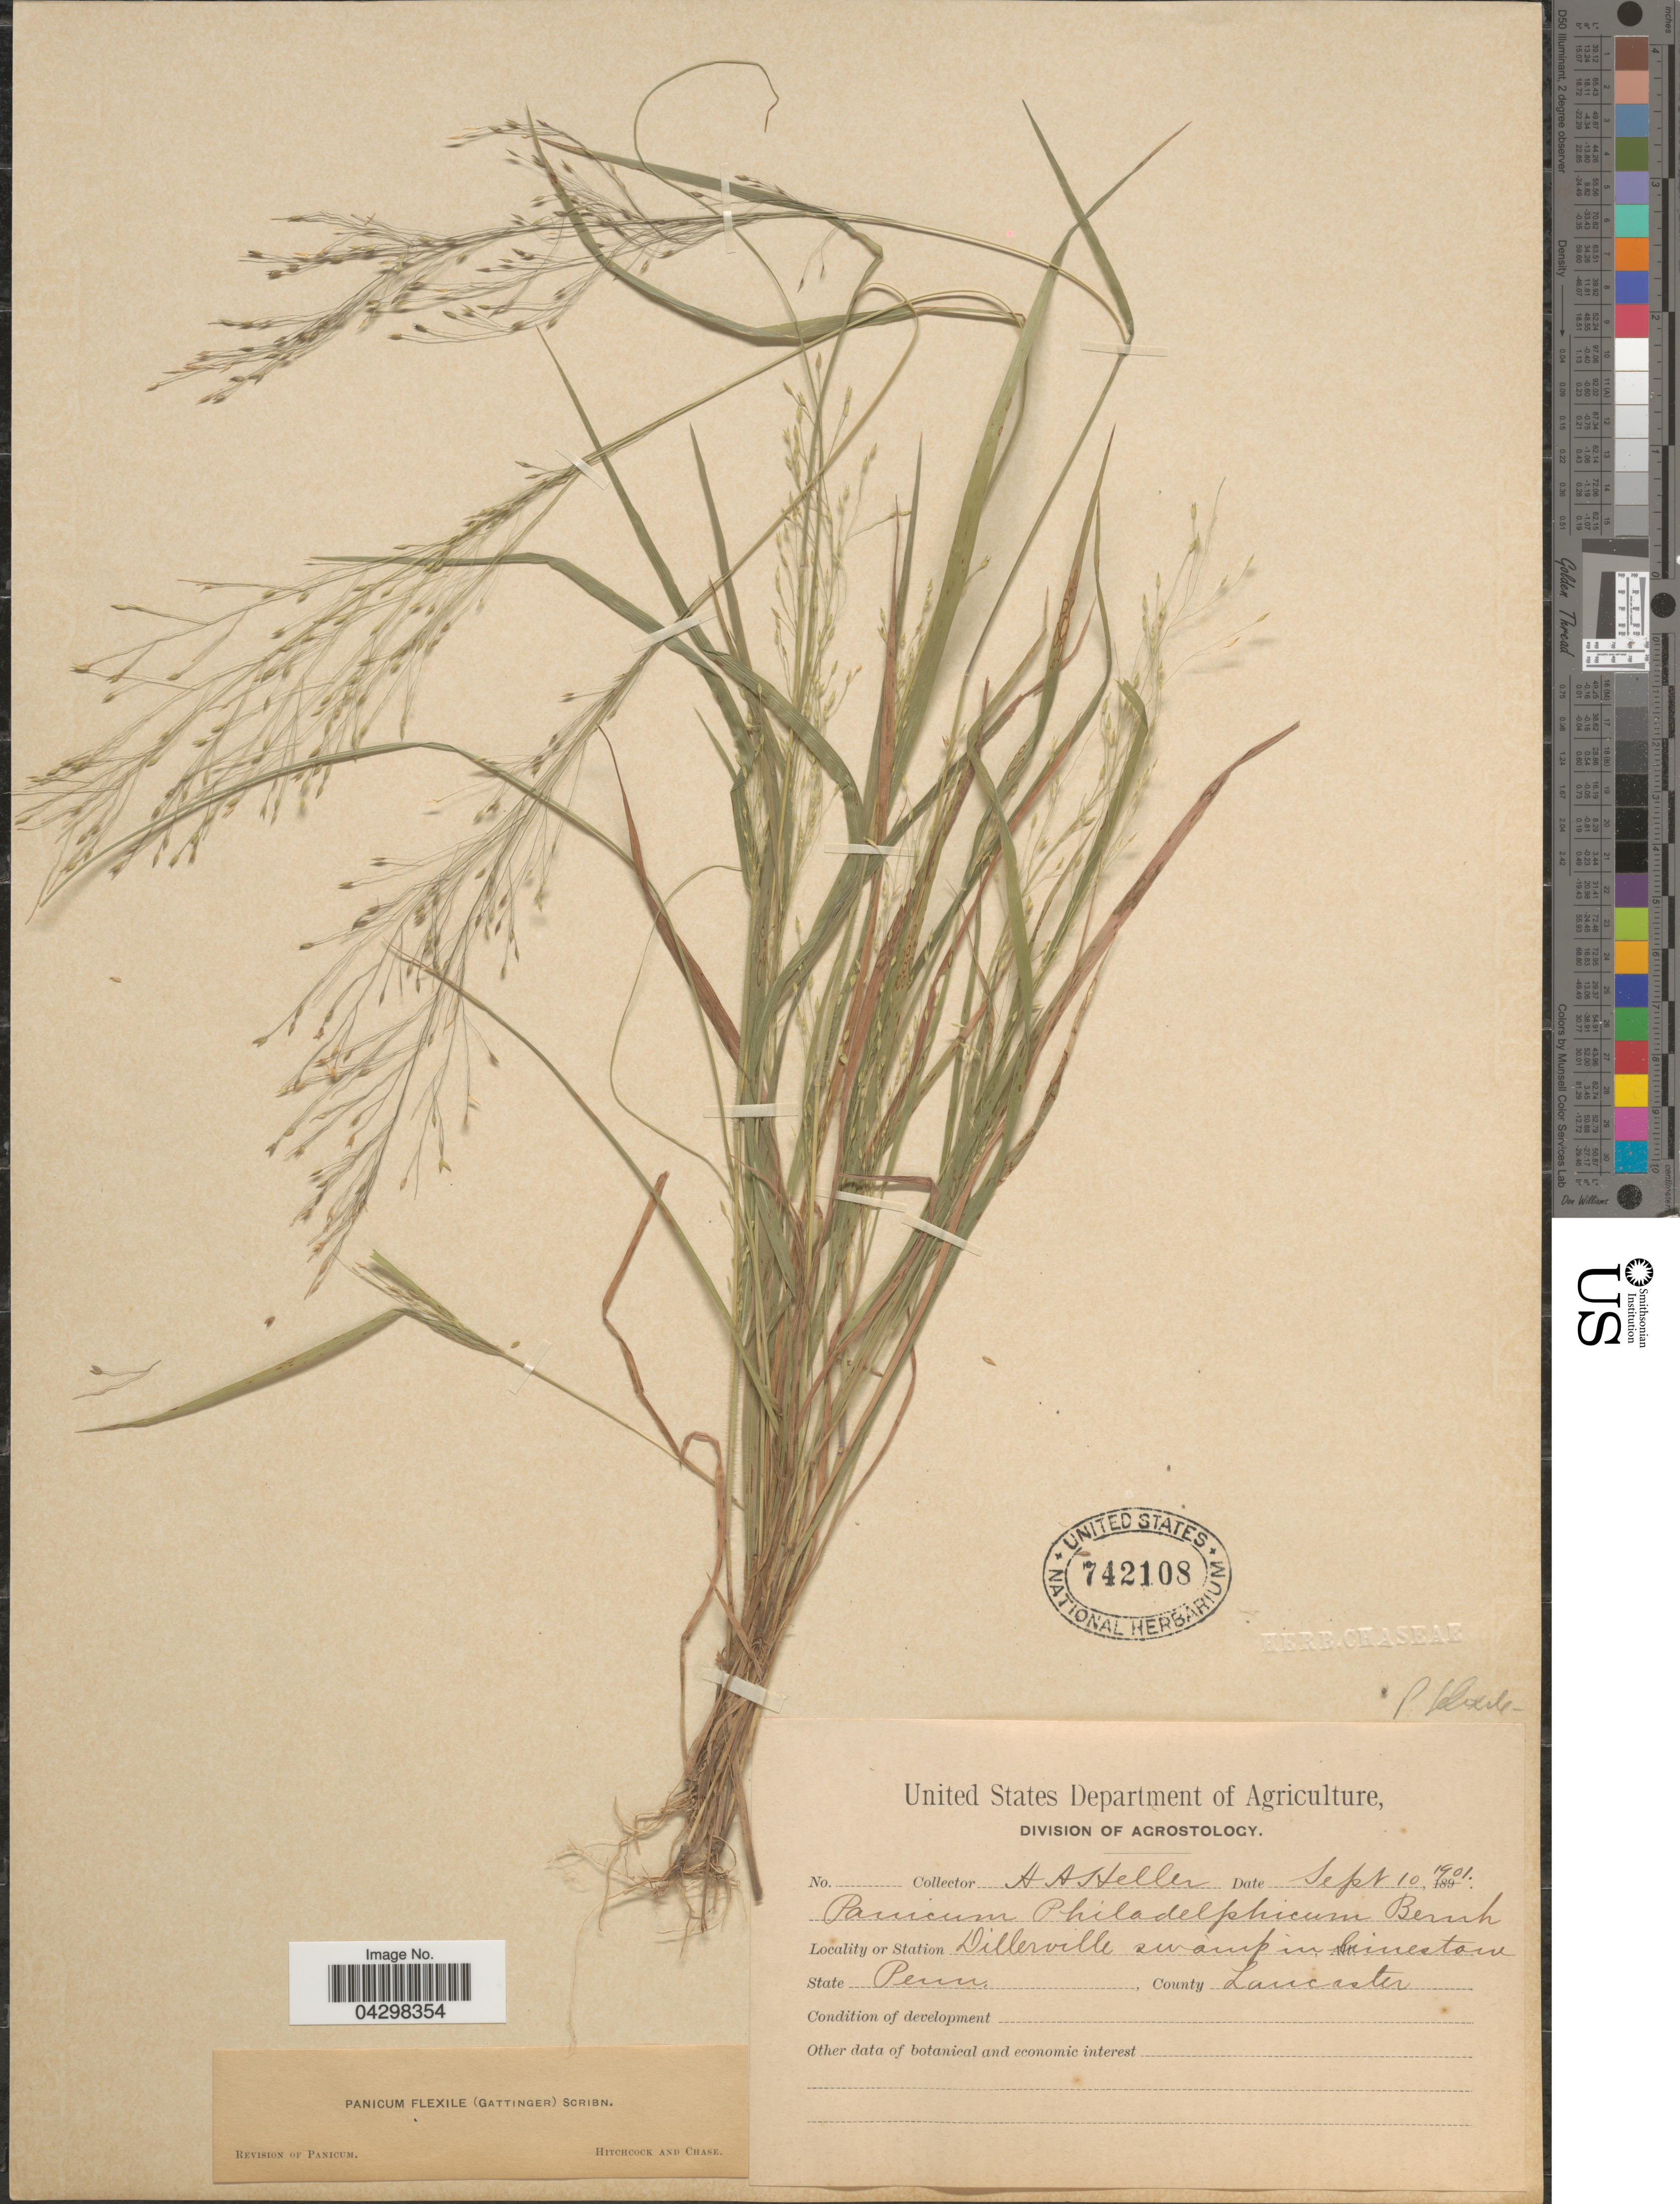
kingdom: Plantae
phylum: Tracheophyta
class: Liliopsida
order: Poales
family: Poaceae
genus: Panicum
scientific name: Panicum flexile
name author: (Gatt.) Scribn.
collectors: A. A. Heller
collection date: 1901-09-10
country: United States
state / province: Pennsylvania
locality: Dillerville swamp in limestone. County Lancaster.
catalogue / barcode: US 742108